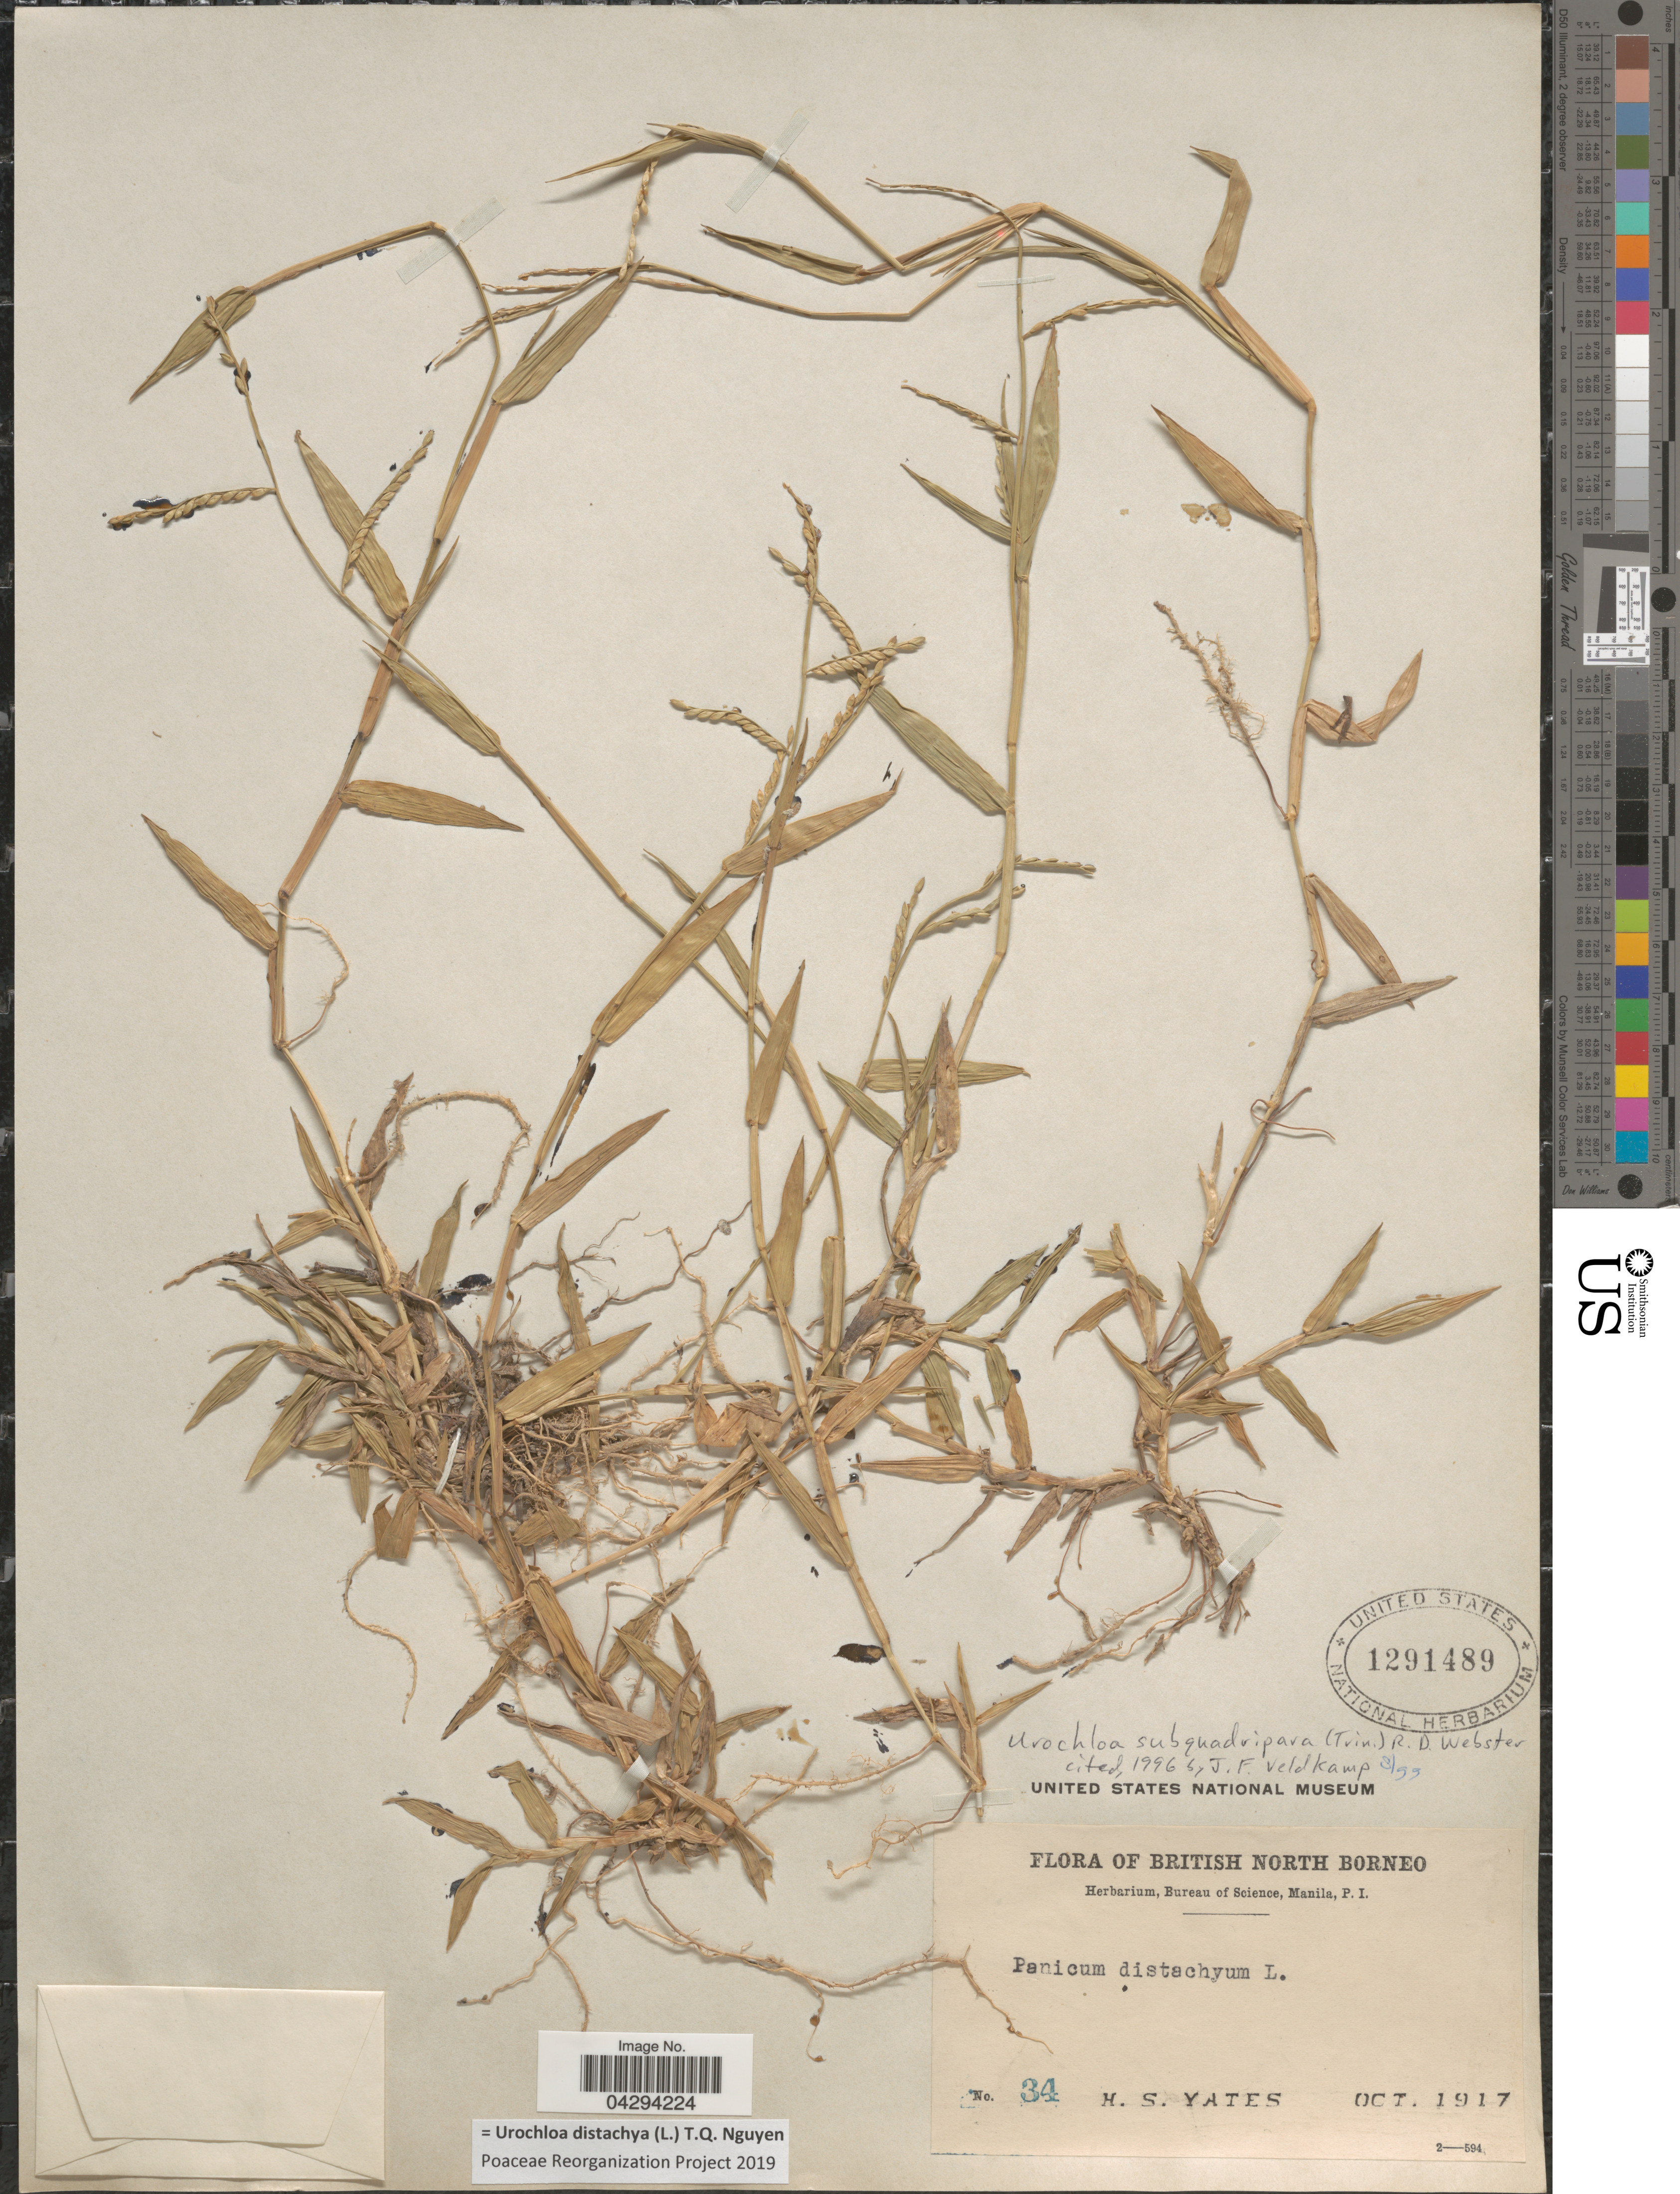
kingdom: Plantae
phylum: Tracheophyta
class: Liliopsida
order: Poales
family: Poaceae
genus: Urochloa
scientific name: Urochloa distachya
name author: (L.) T.Q. Nguyen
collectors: H. S. Yates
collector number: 34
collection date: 1917-10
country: Malaysia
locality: British North Borneo.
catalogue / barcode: US 1291489